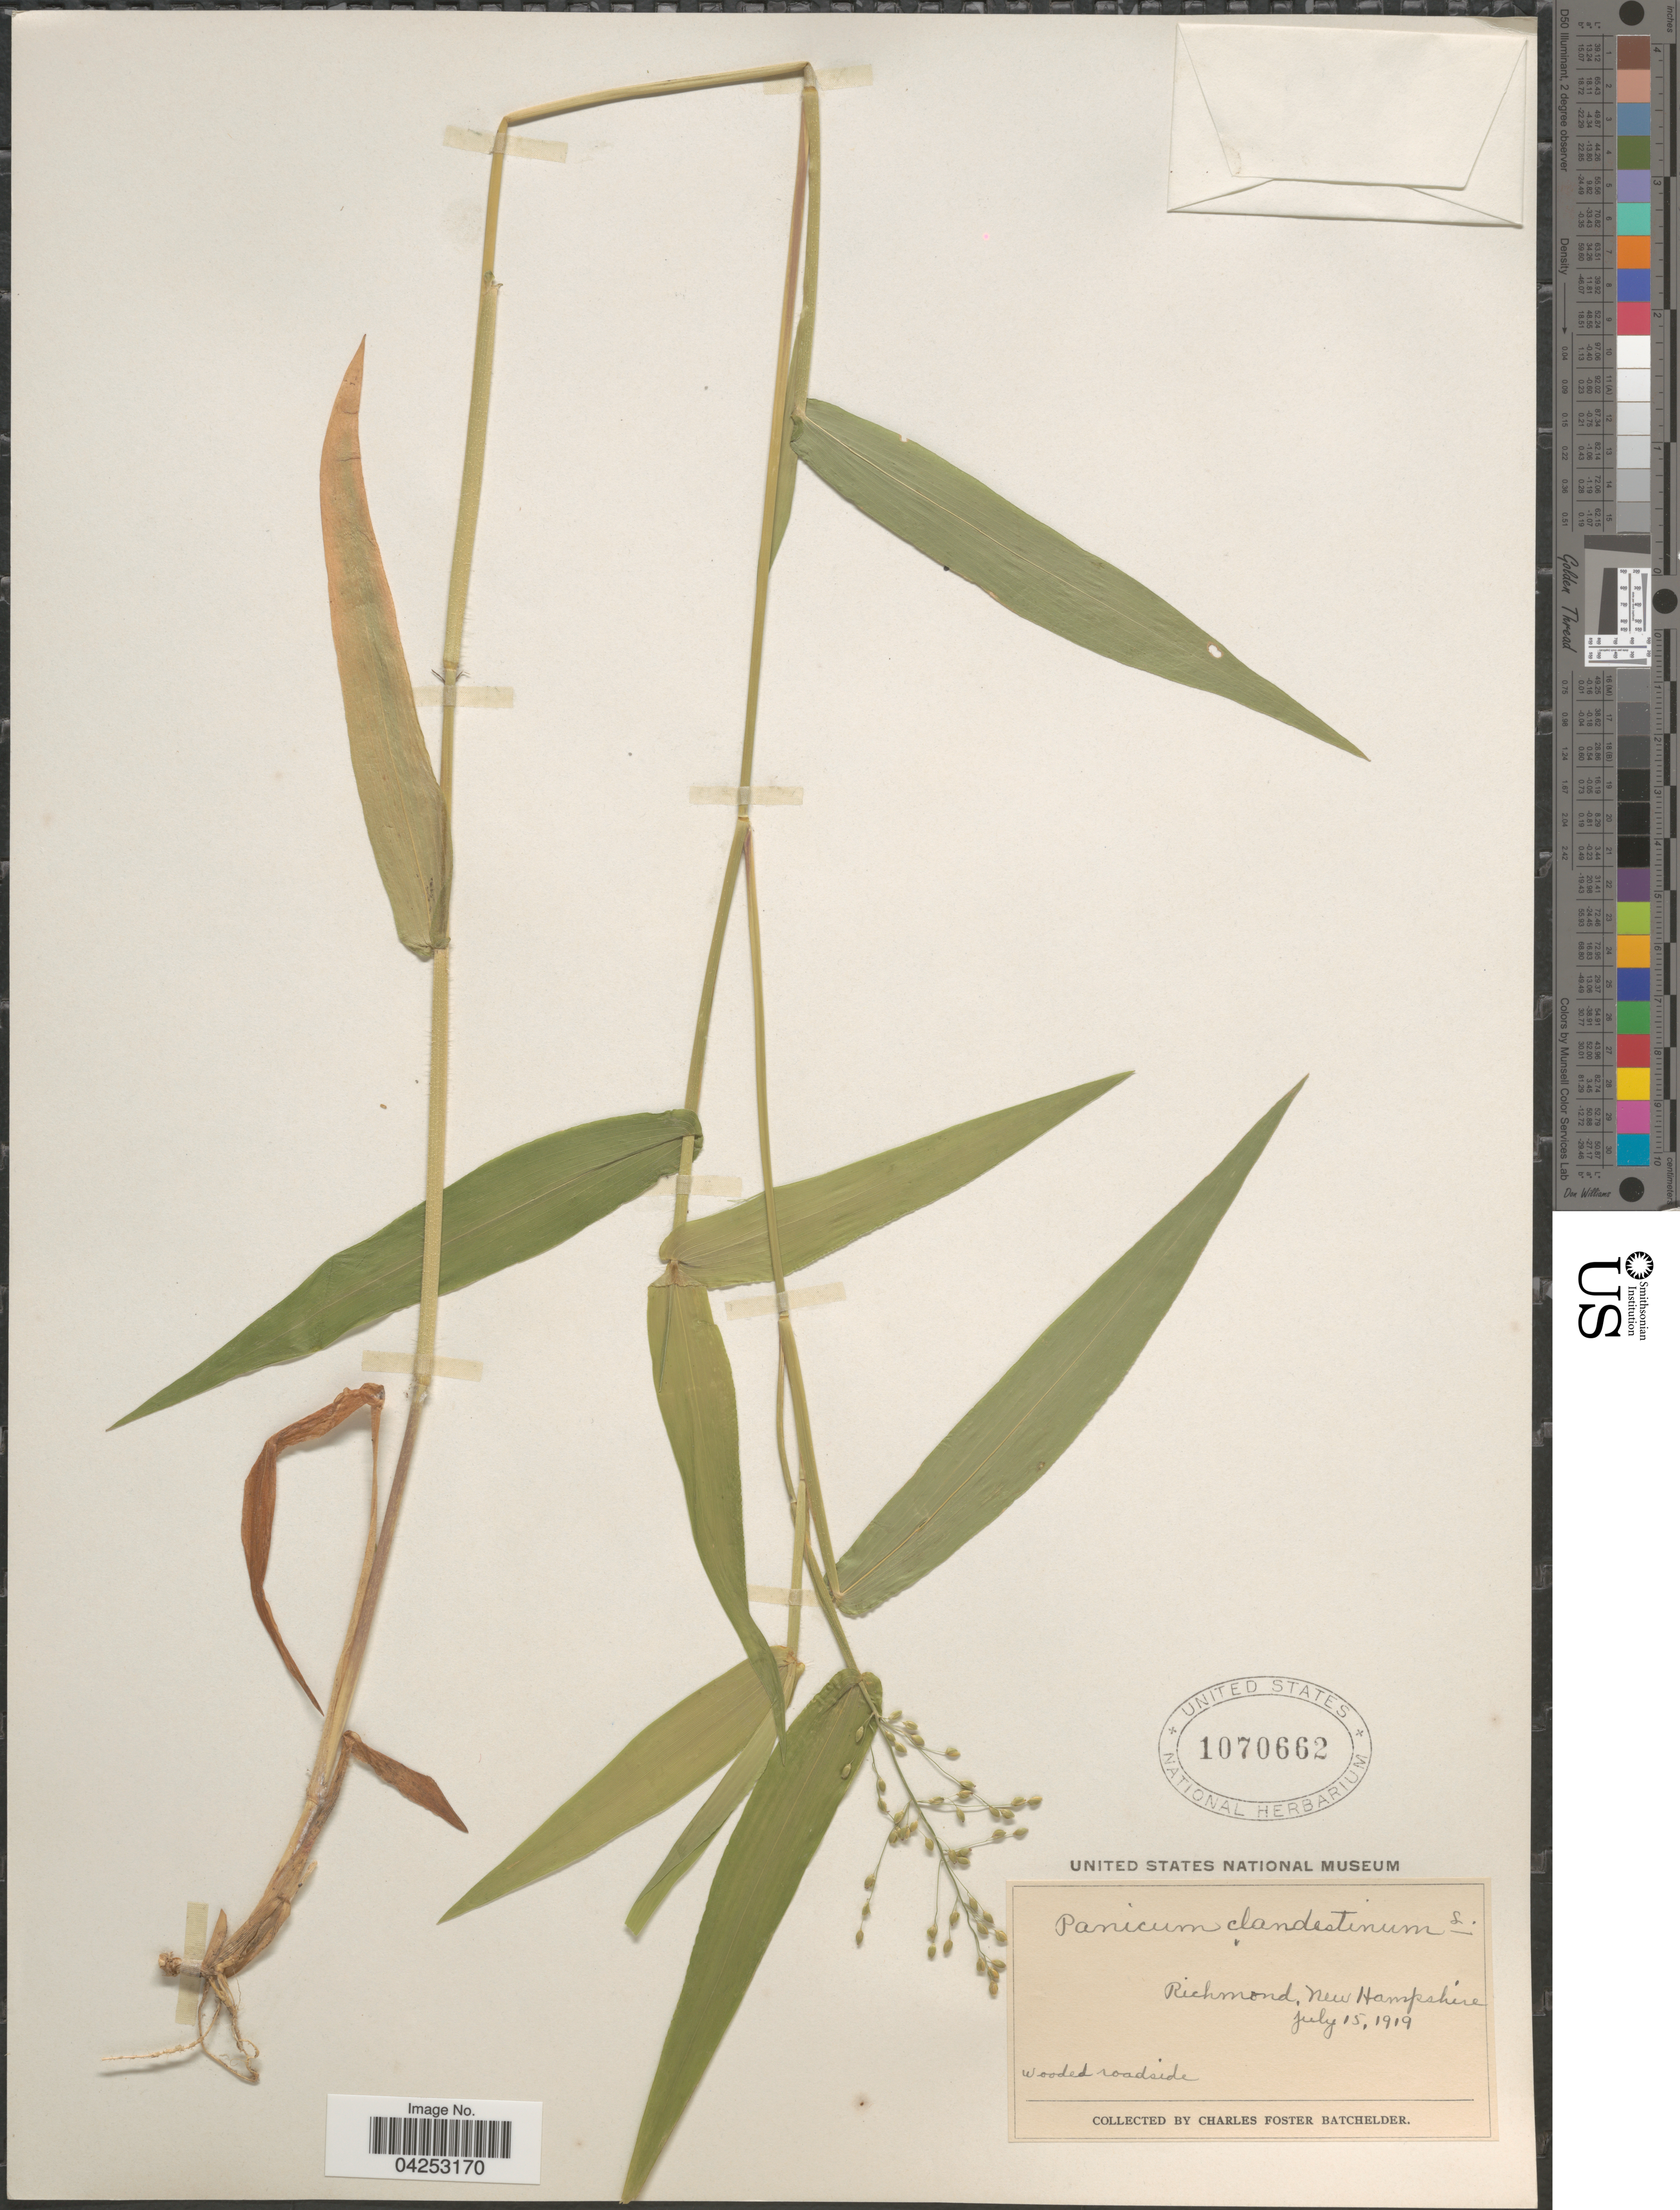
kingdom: Plantae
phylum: Tracheophyta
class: Liliopsida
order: Poales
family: Poaceae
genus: Dichanthelium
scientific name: Dichanthelium clandestinum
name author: (L.) Gould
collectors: C. Batchelder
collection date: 1919-07-15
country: United States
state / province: New Hampshire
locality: Richmond.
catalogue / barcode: US 1070662